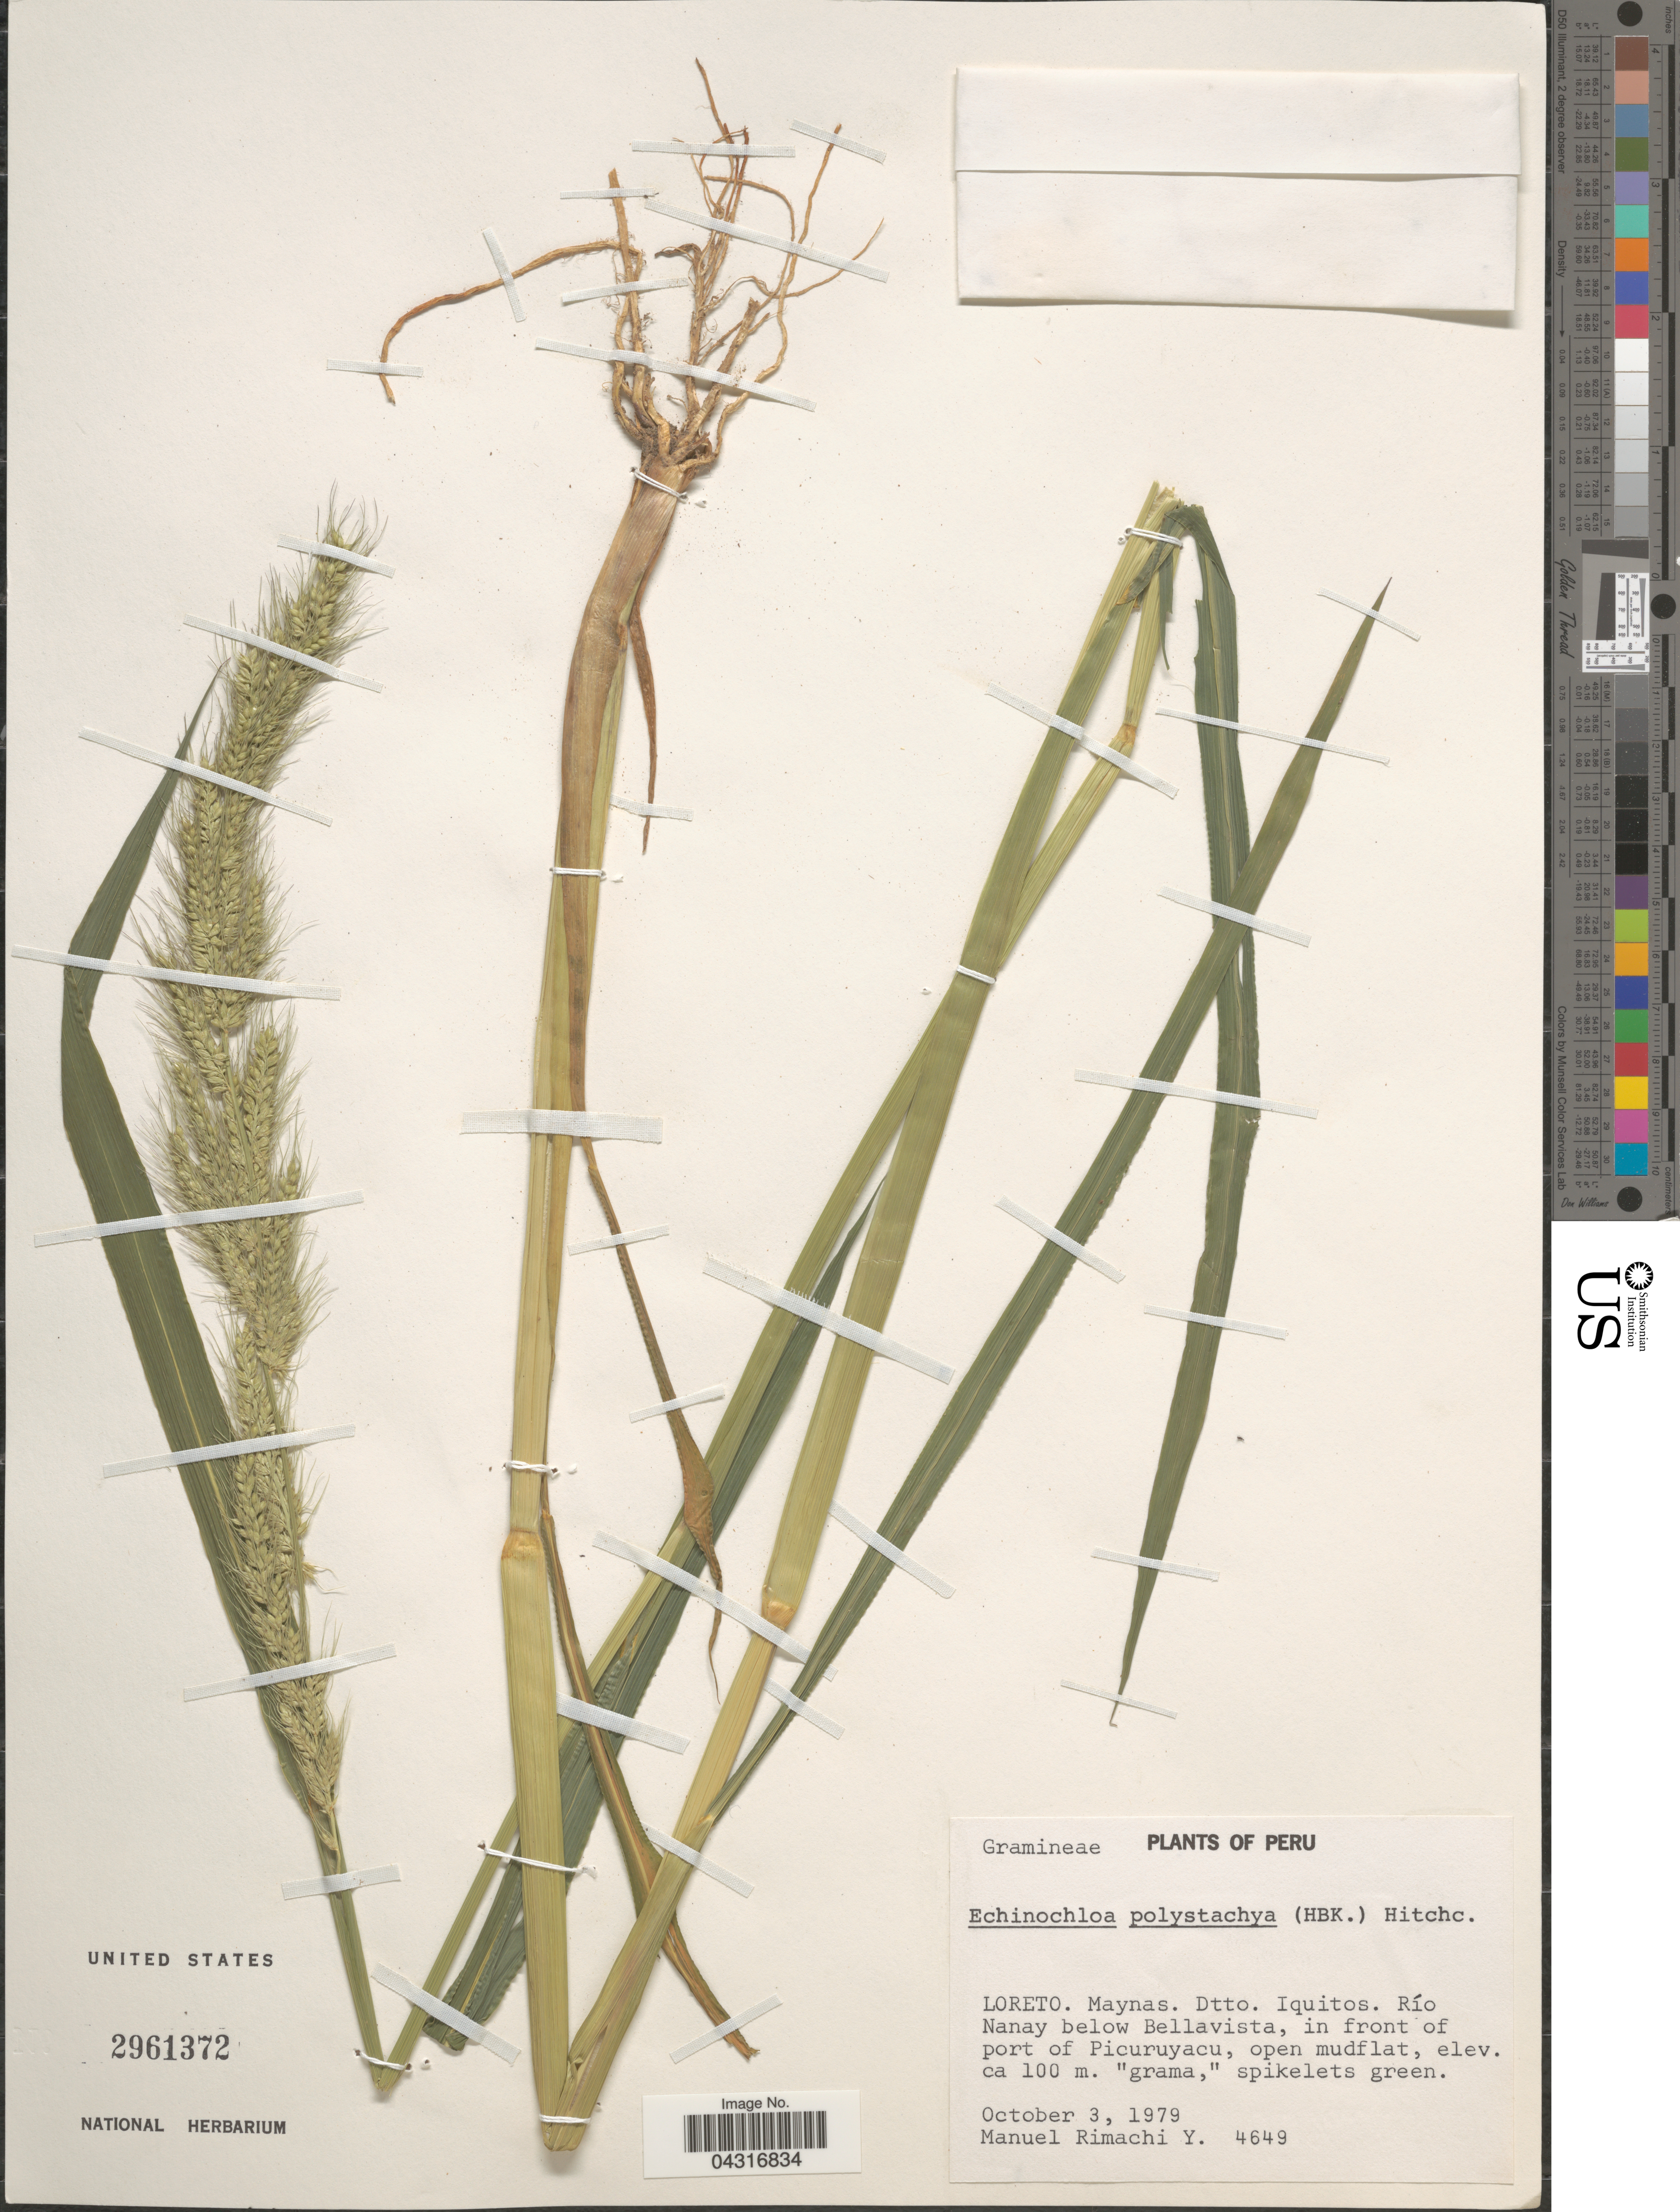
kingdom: Plantae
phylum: Tracheophyta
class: Liliopsida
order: Poales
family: Poaceae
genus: Echinochloa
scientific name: Echinochloa polystachya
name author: (Kunth) Hitchc.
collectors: M. Rimachi Y.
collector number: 4649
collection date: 1979-10-03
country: Peru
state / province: Loreto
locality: Maynas. Dtto. Iquitos. Río Nanay below Bellavista, in front of port of Picuruyacu, open mudflat.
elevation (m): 100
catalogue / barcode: US 2961372